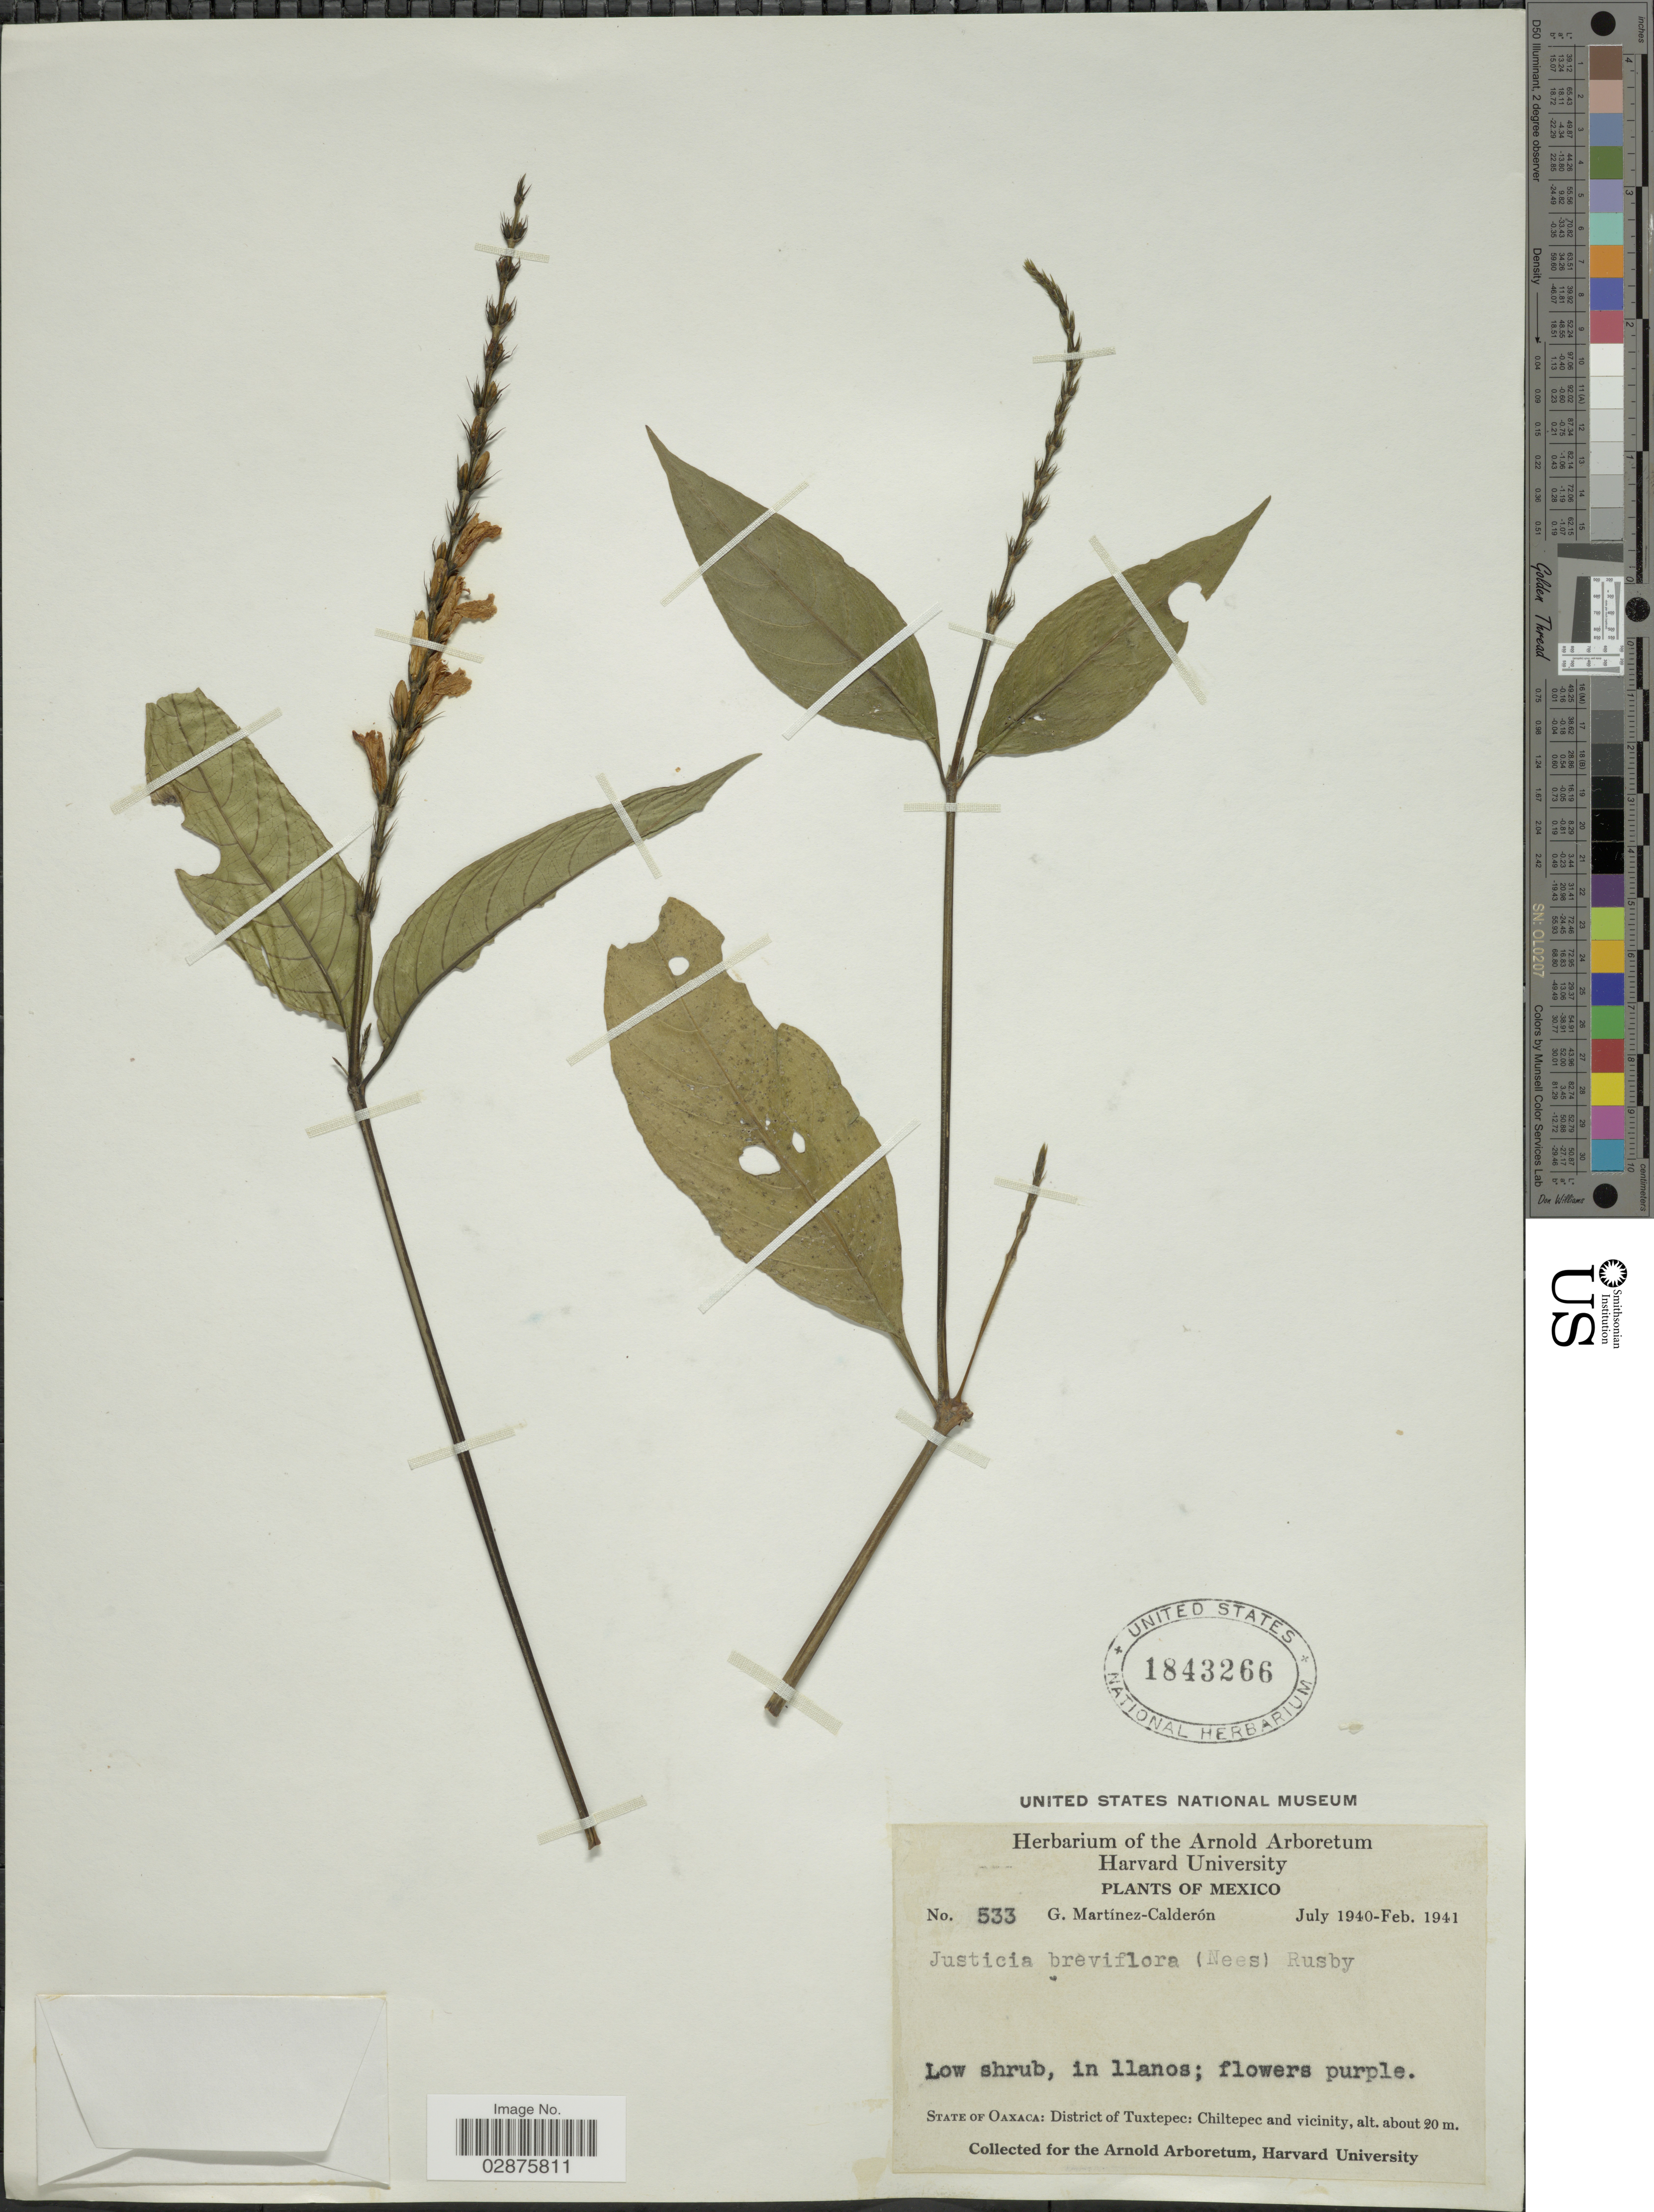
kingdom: Plantae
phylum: Tracheophyta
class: Magnoliopsida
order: Lamiales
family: Acanthaceae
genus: Justicia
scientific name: Justicia breviflora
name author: (Nees) Rusby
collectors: G. Martínez Calderón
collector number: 533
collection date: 1940-07/1941-02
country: Mexico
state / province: Oaxaca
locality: District of Tuxtepec, Chiltepec and vicinity.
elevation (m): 20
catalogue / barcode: US 1843266